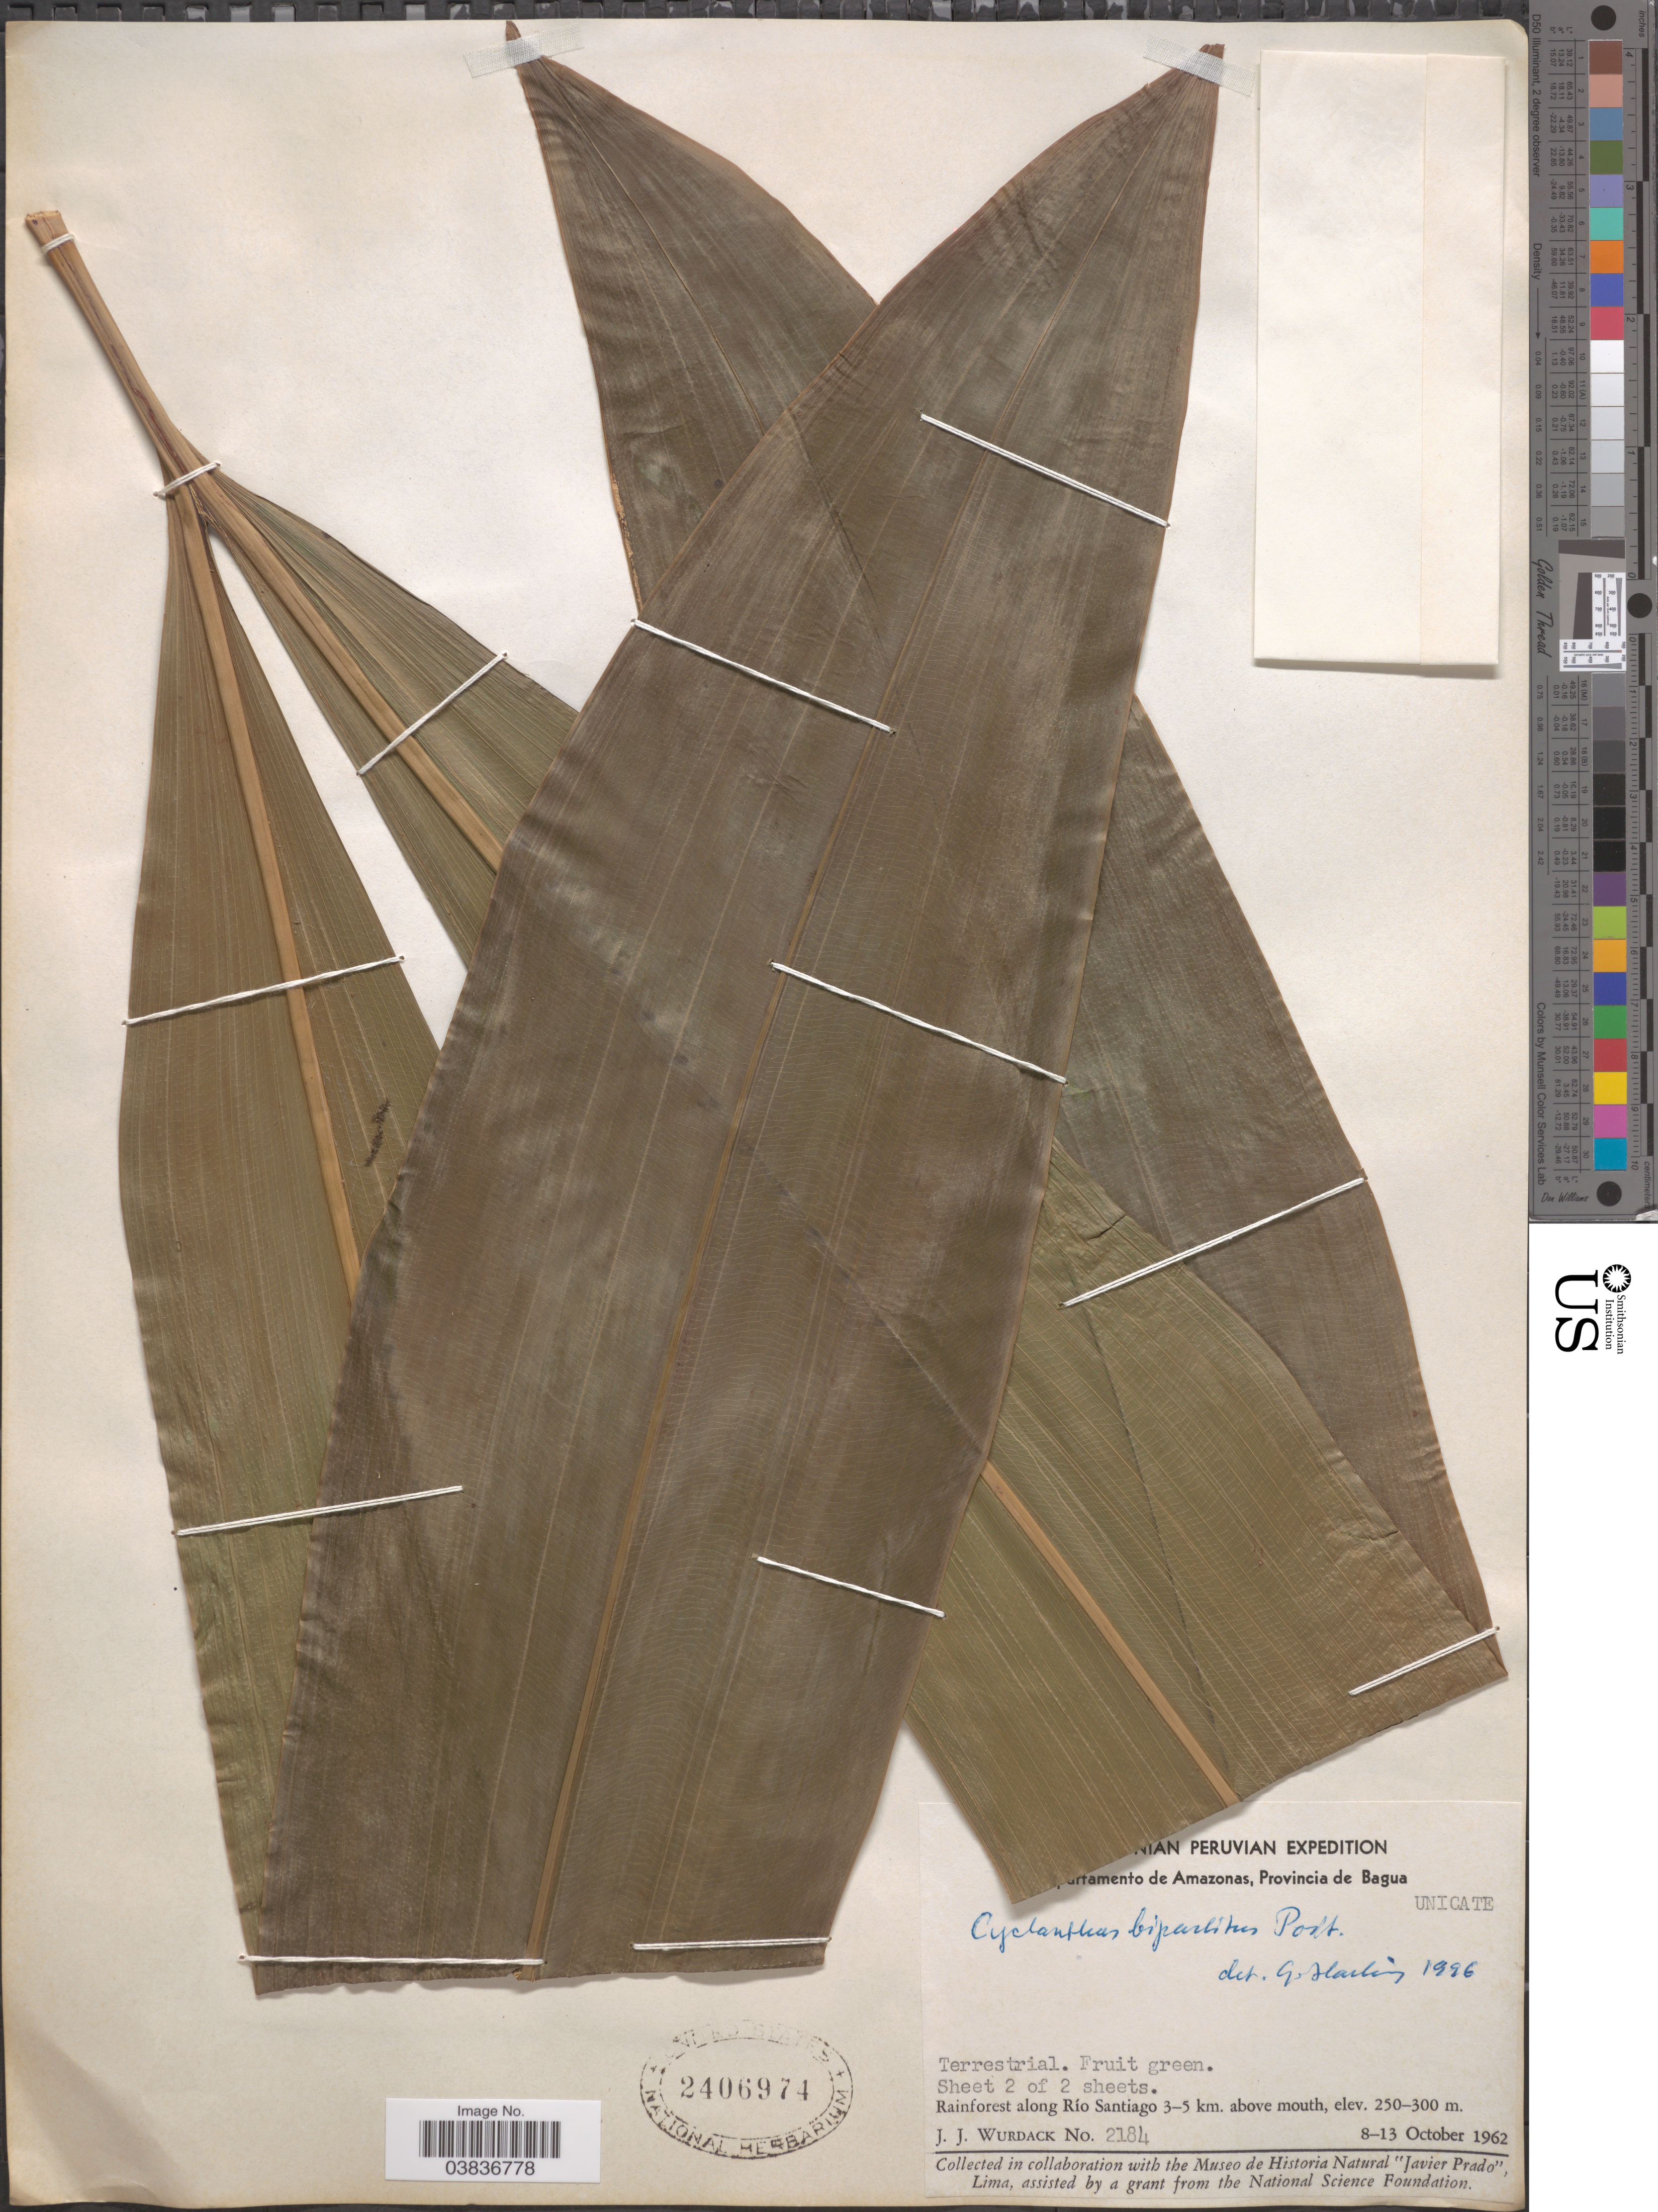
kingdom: Plantae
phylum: Tracheophyta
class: Liliopsida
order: Pandanales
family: Cyclanthaceae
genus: Cyclanthus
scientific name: Cyclanthus bipartitus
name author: Poit. ex A. Rich.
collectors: J. J. Wurdack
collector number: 2184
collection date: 1962-10-08/1962-10-13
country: Peru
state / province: Amazonas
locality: Provincia de Bagua. Along Río Santiago 3-5 km. above mouth.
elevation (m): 250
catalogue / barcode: US 2406974